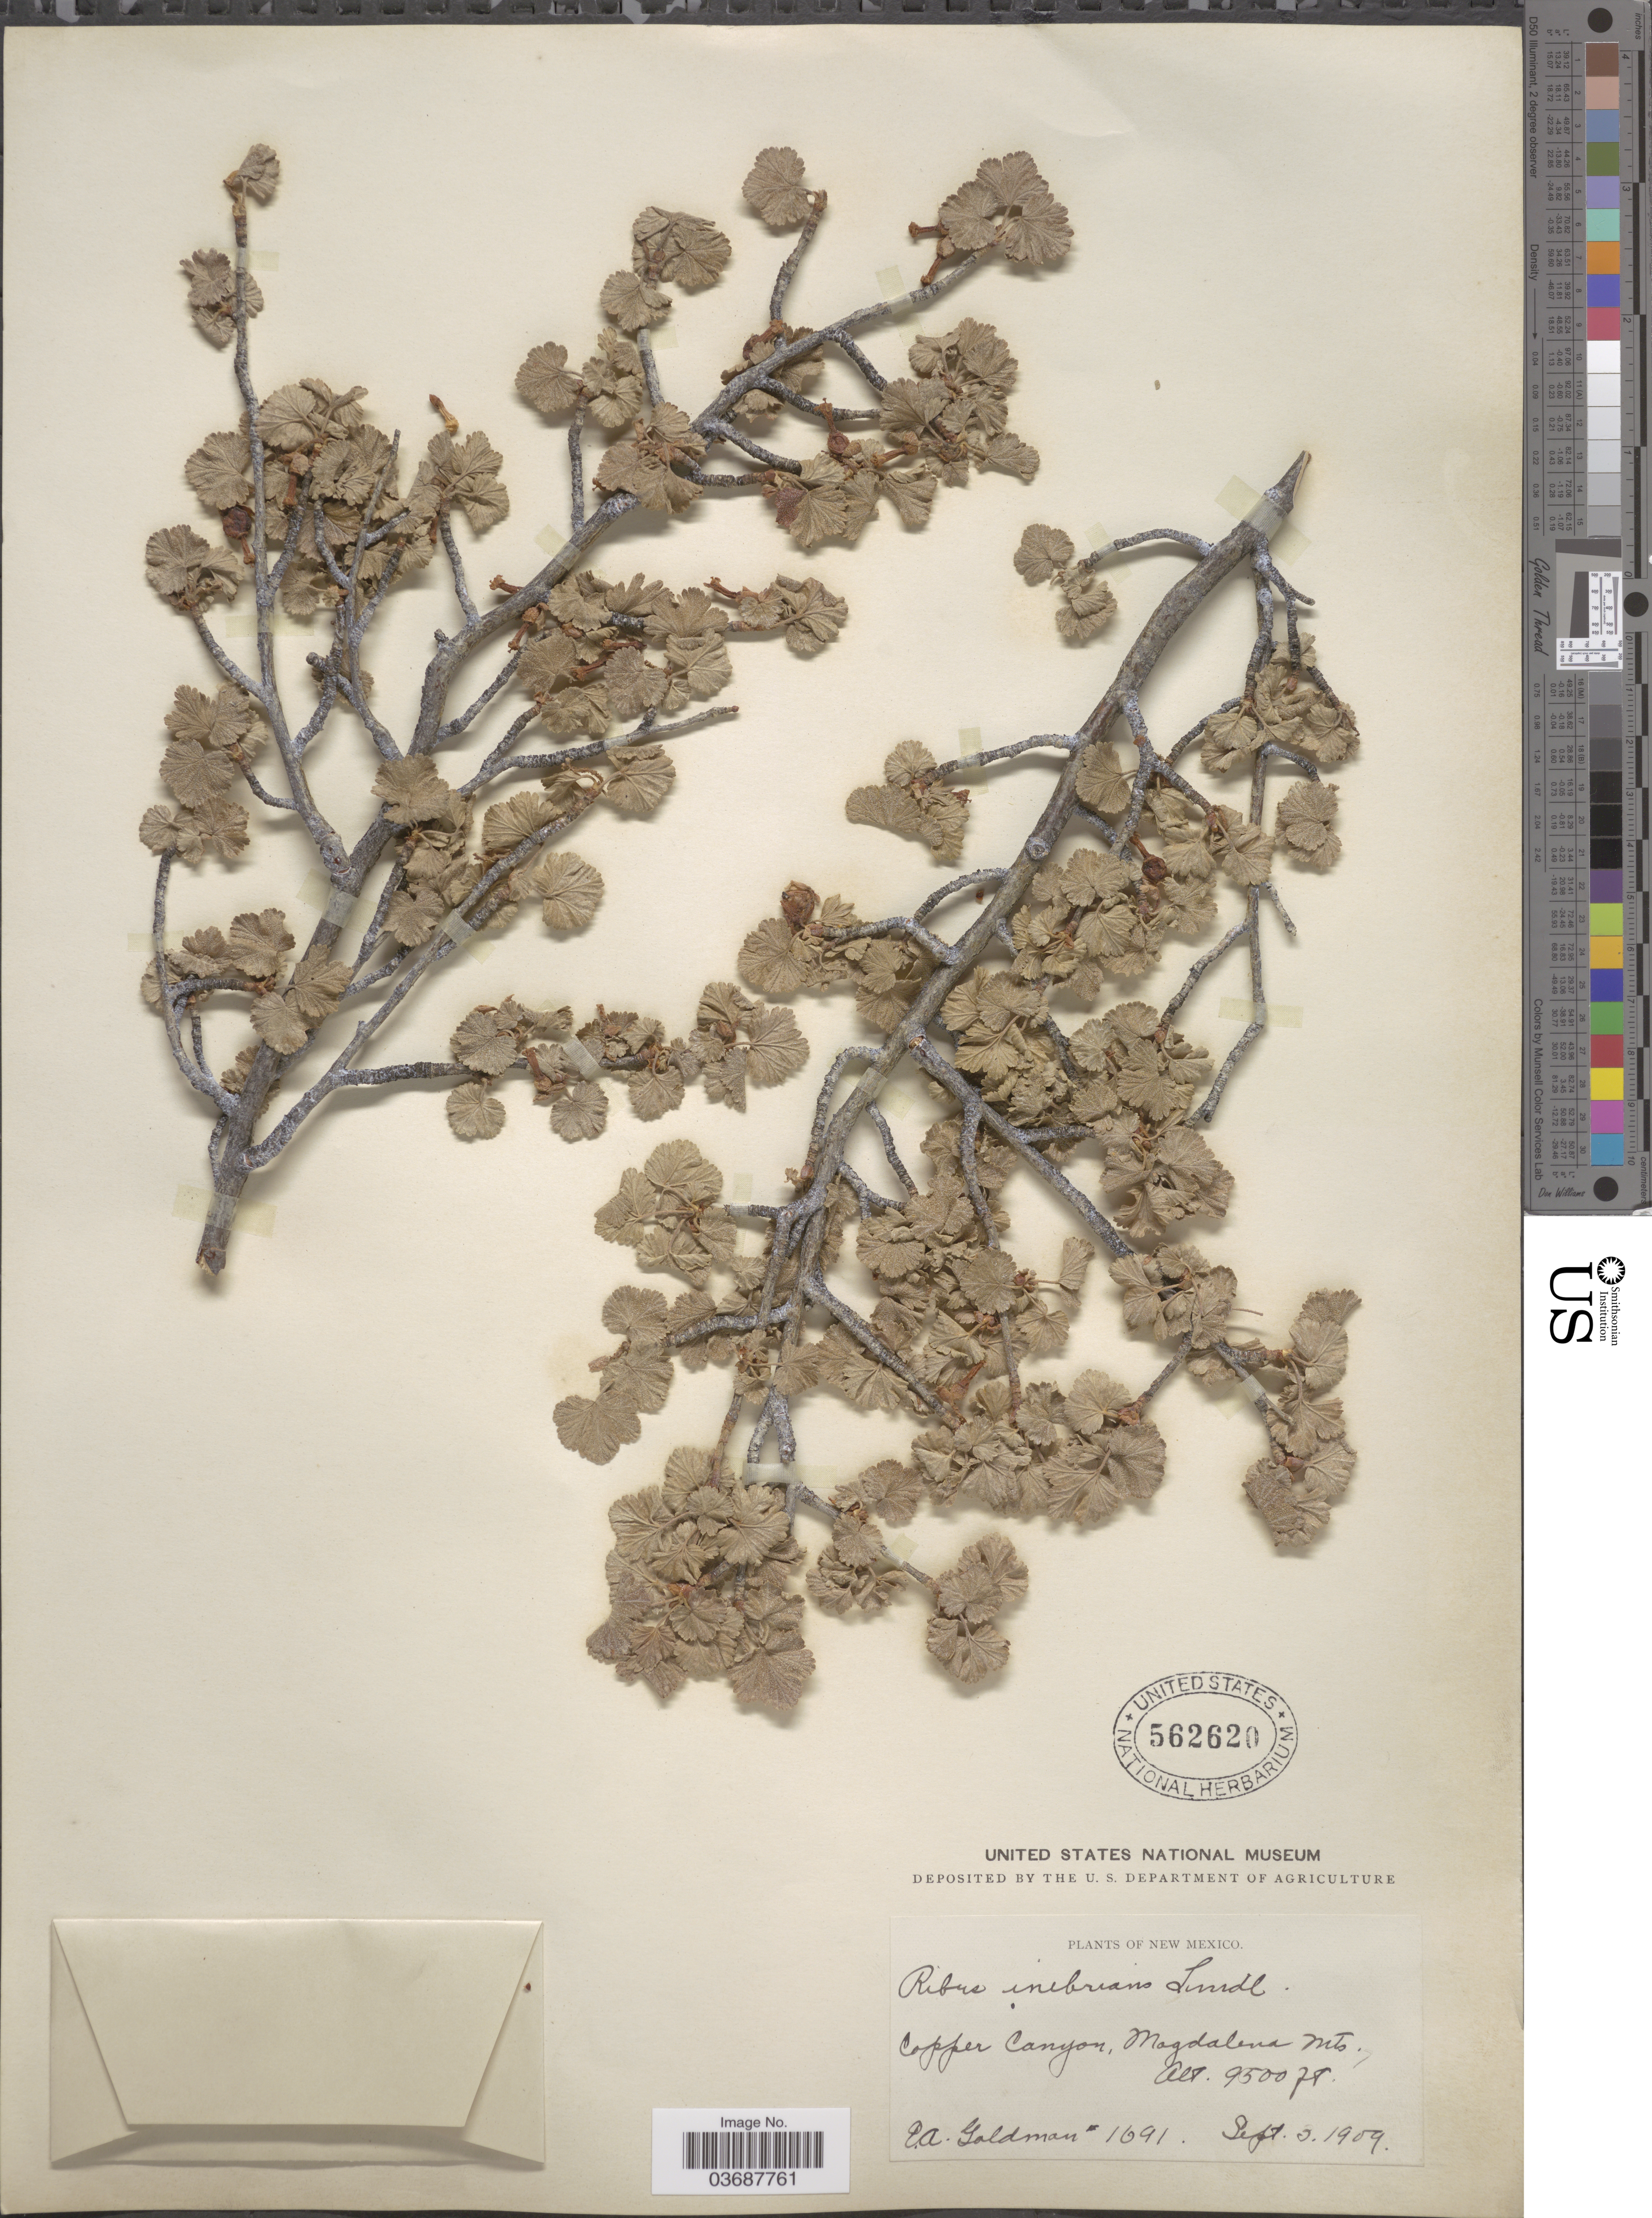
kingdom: Plantae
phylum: Tracheophyta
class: Magnoliopsida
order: Saxifragales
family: Grossulariaceae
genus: Ribes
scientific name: Ribes inebrians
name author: Lindl.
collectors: E. A. Goldman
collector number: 1691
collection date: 1909-09-05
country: United States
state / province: New Mexico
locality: Copper Canyon, Magdalena Mts.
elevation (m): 2896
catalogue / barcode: US 562620